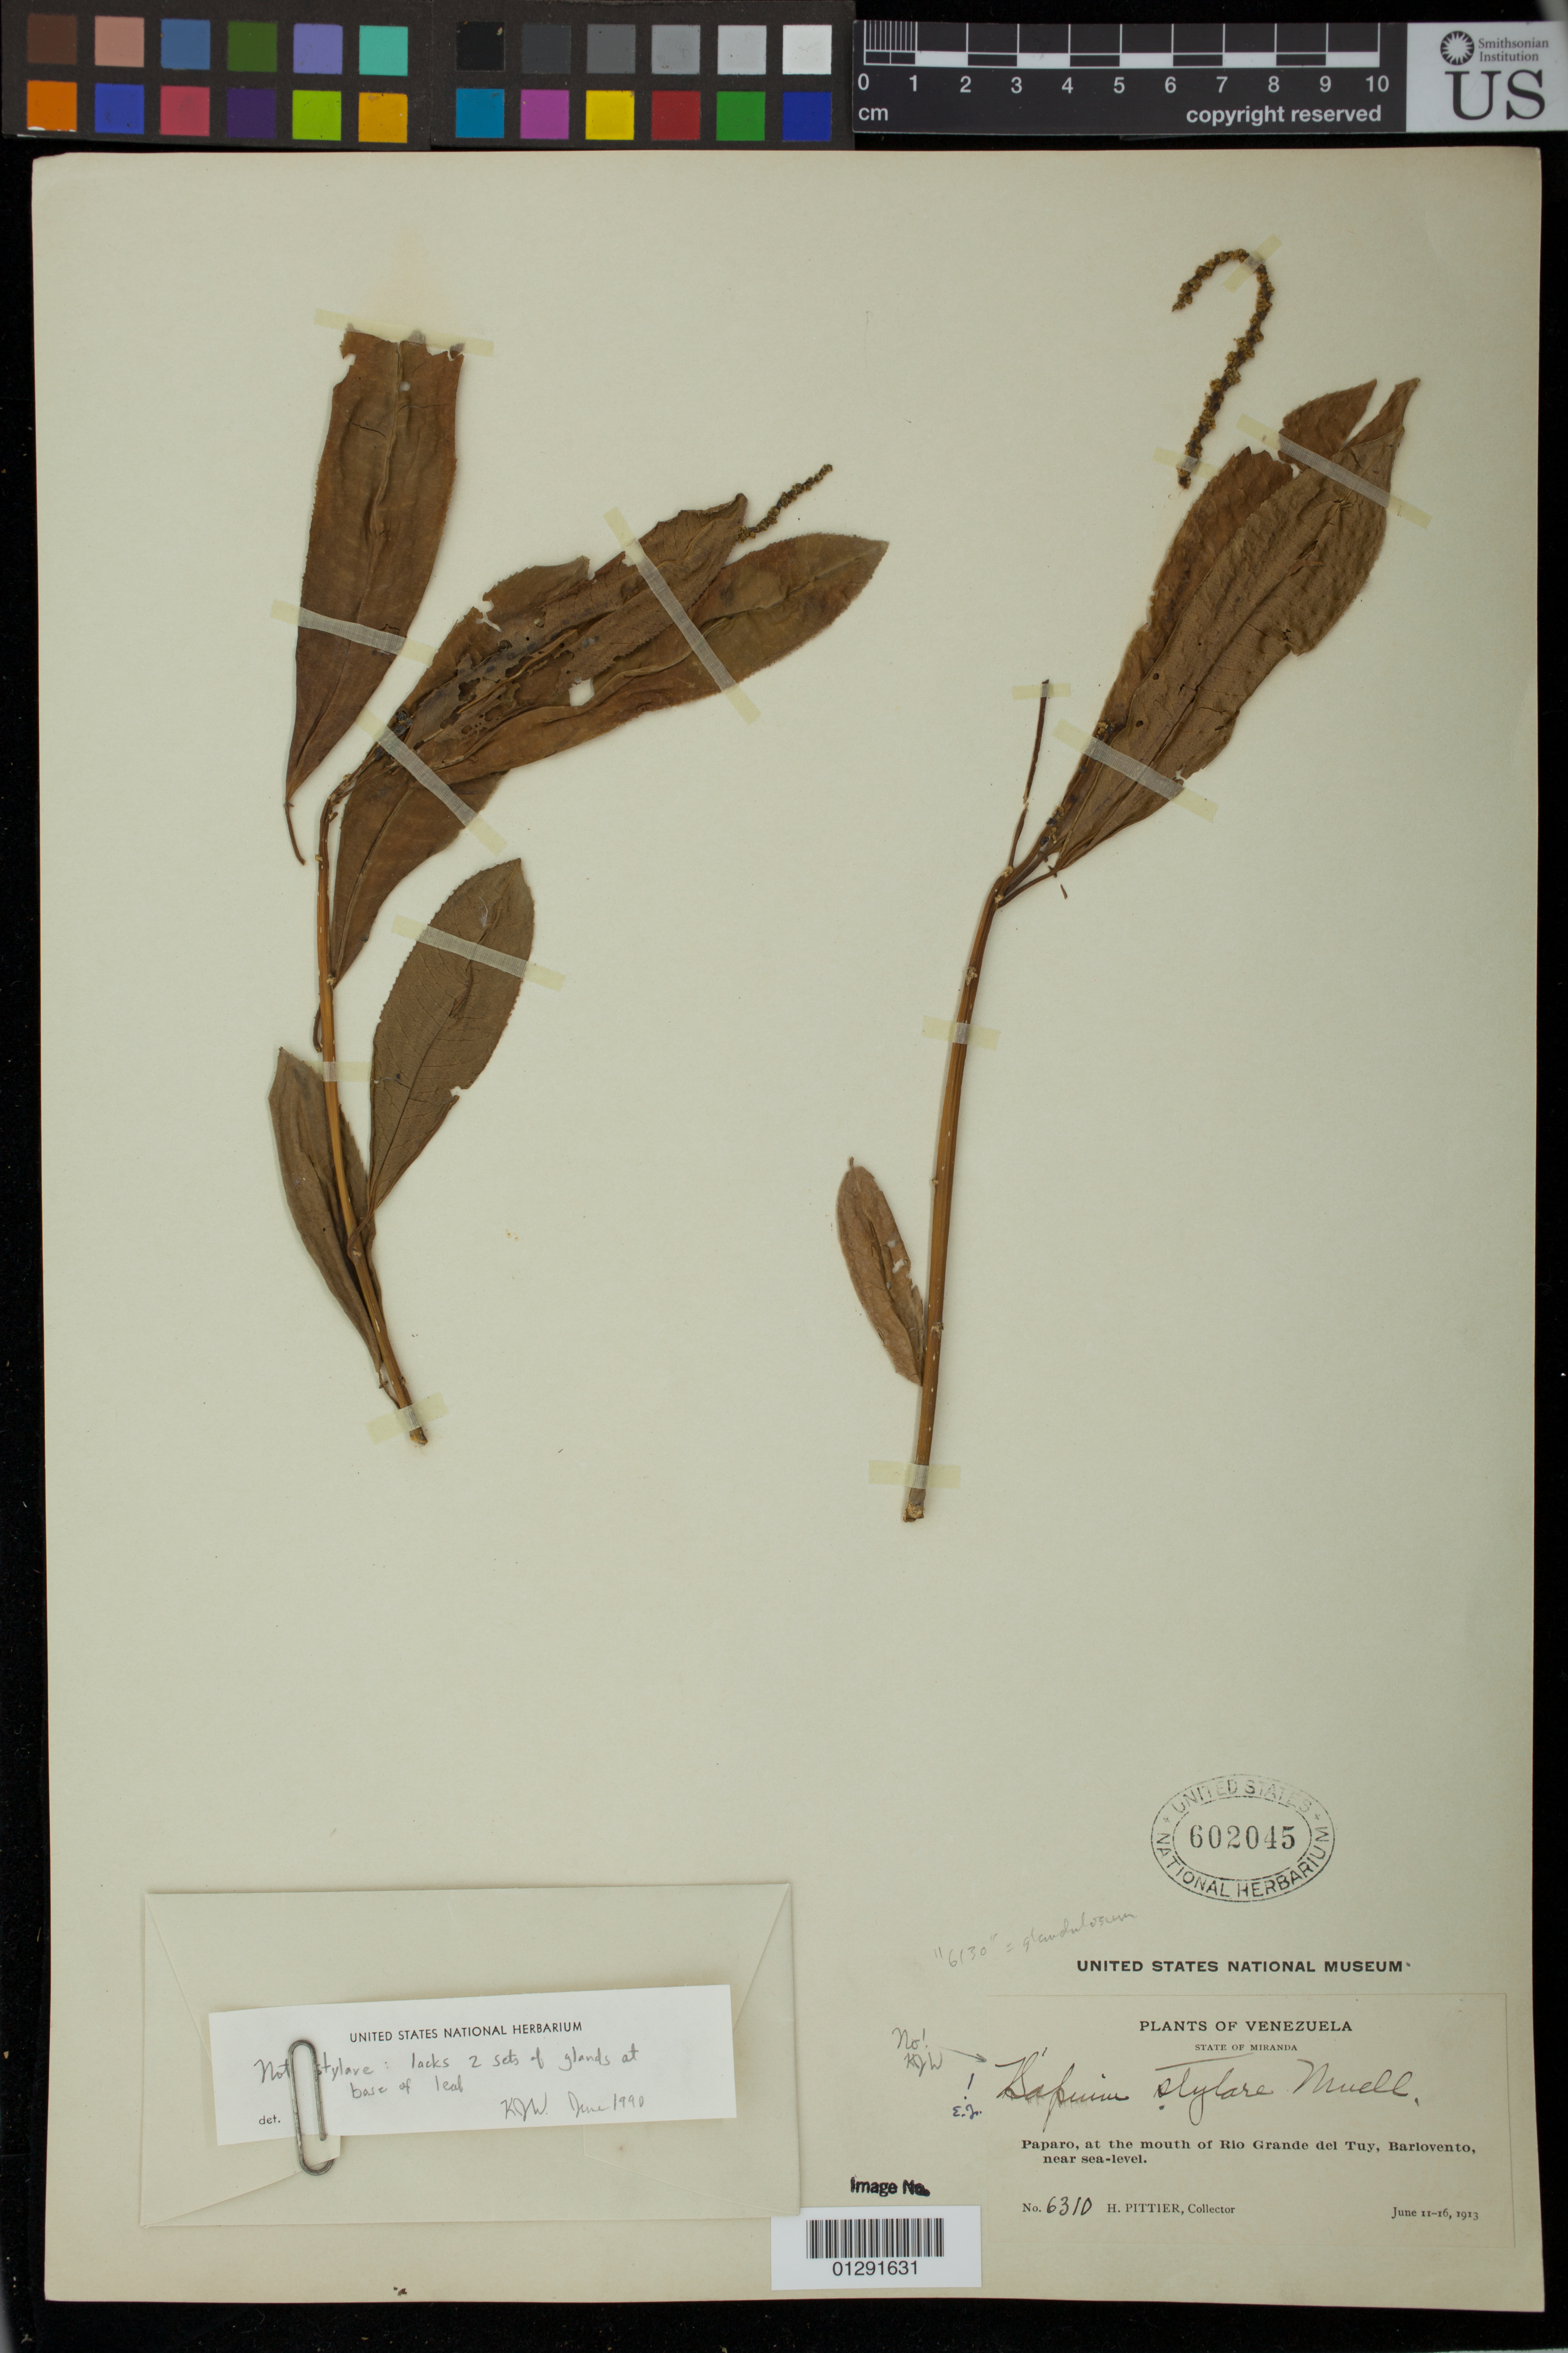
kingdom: Plantae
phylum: Tracheophyta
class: Magnoliopsida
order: Malpighiales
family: Euphorbiaceae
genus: Sapium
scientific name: Sapium sp.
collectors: H. F. Pittier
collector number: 6310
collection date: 1913-06-11/1913-06-16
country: Venezuela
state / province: Miranda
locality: Paparo, at the mouth of Rio Grande del Tuy, Barlovento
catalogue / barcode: US 602045